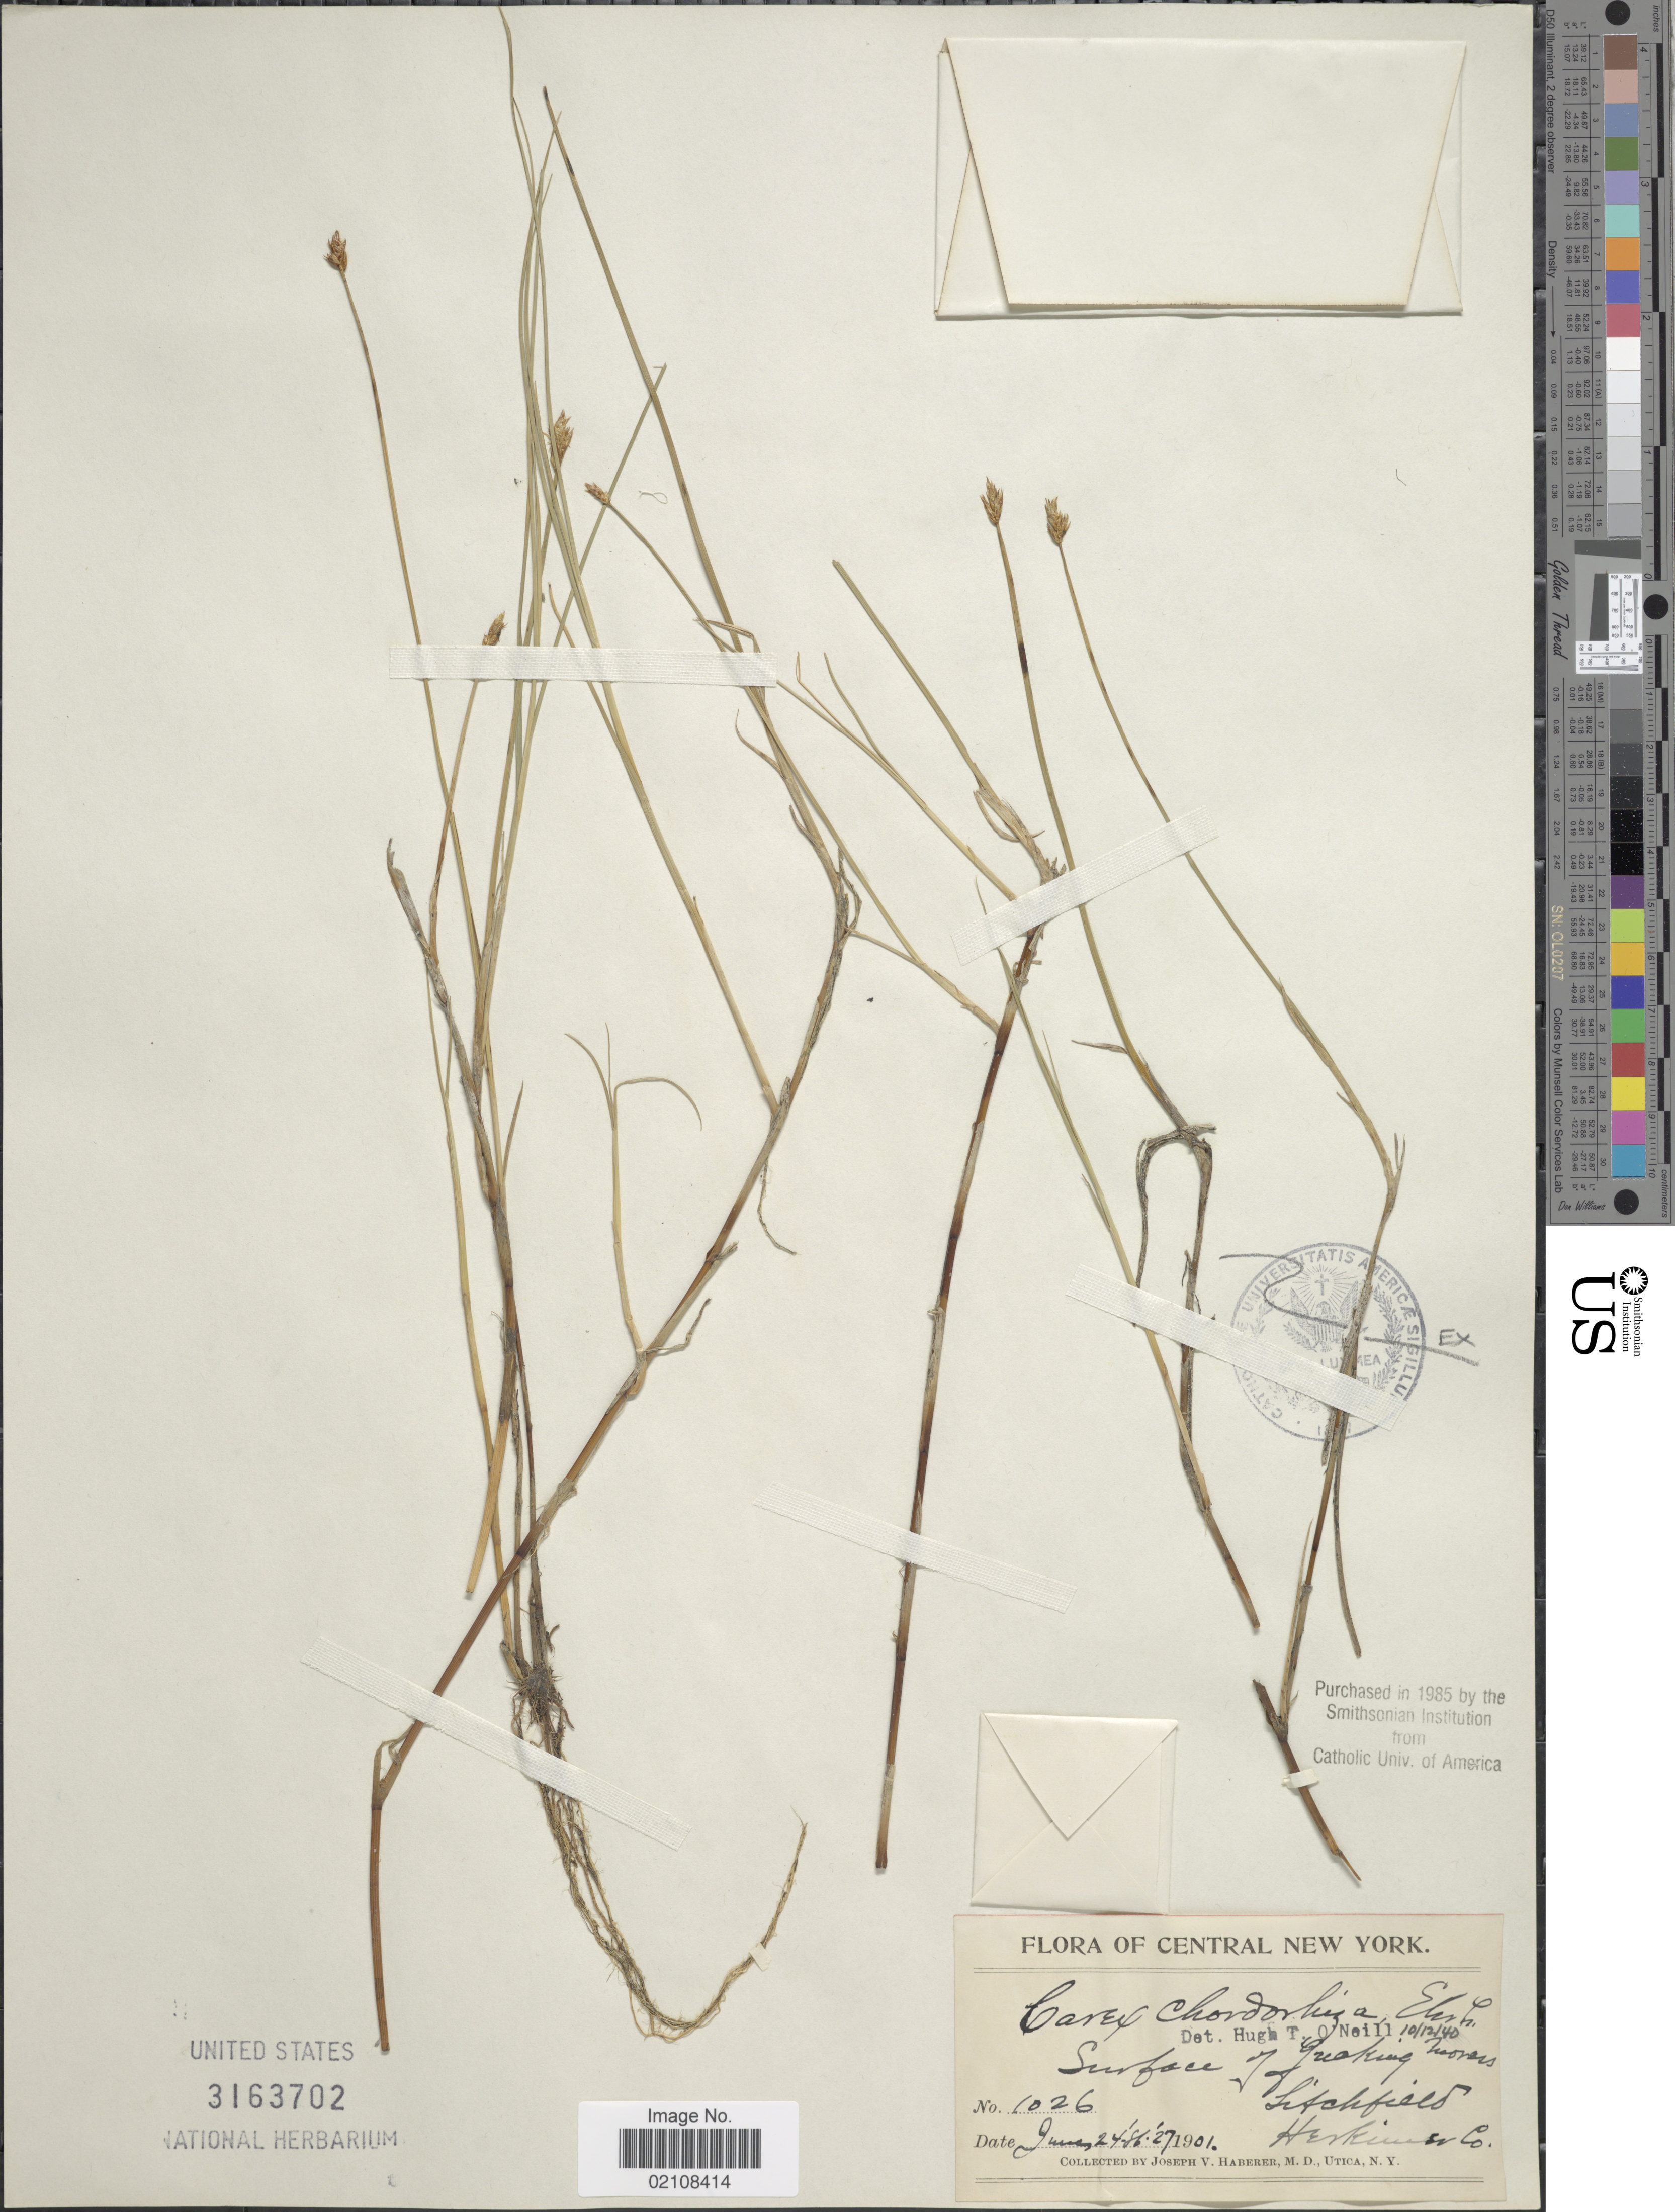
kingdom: Plantae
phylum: Tracheophyta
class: Liliopsida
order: Poales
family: Cyperaceae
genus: Carex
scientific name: Carex chordorrhiza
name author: L. f.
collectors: J. V. Haberer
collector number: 1026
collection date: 1886-06-24/1901-06-27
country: United States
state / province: New York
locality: Central New York. Litchfield, Herkimer Co.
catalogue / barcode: US 3163702